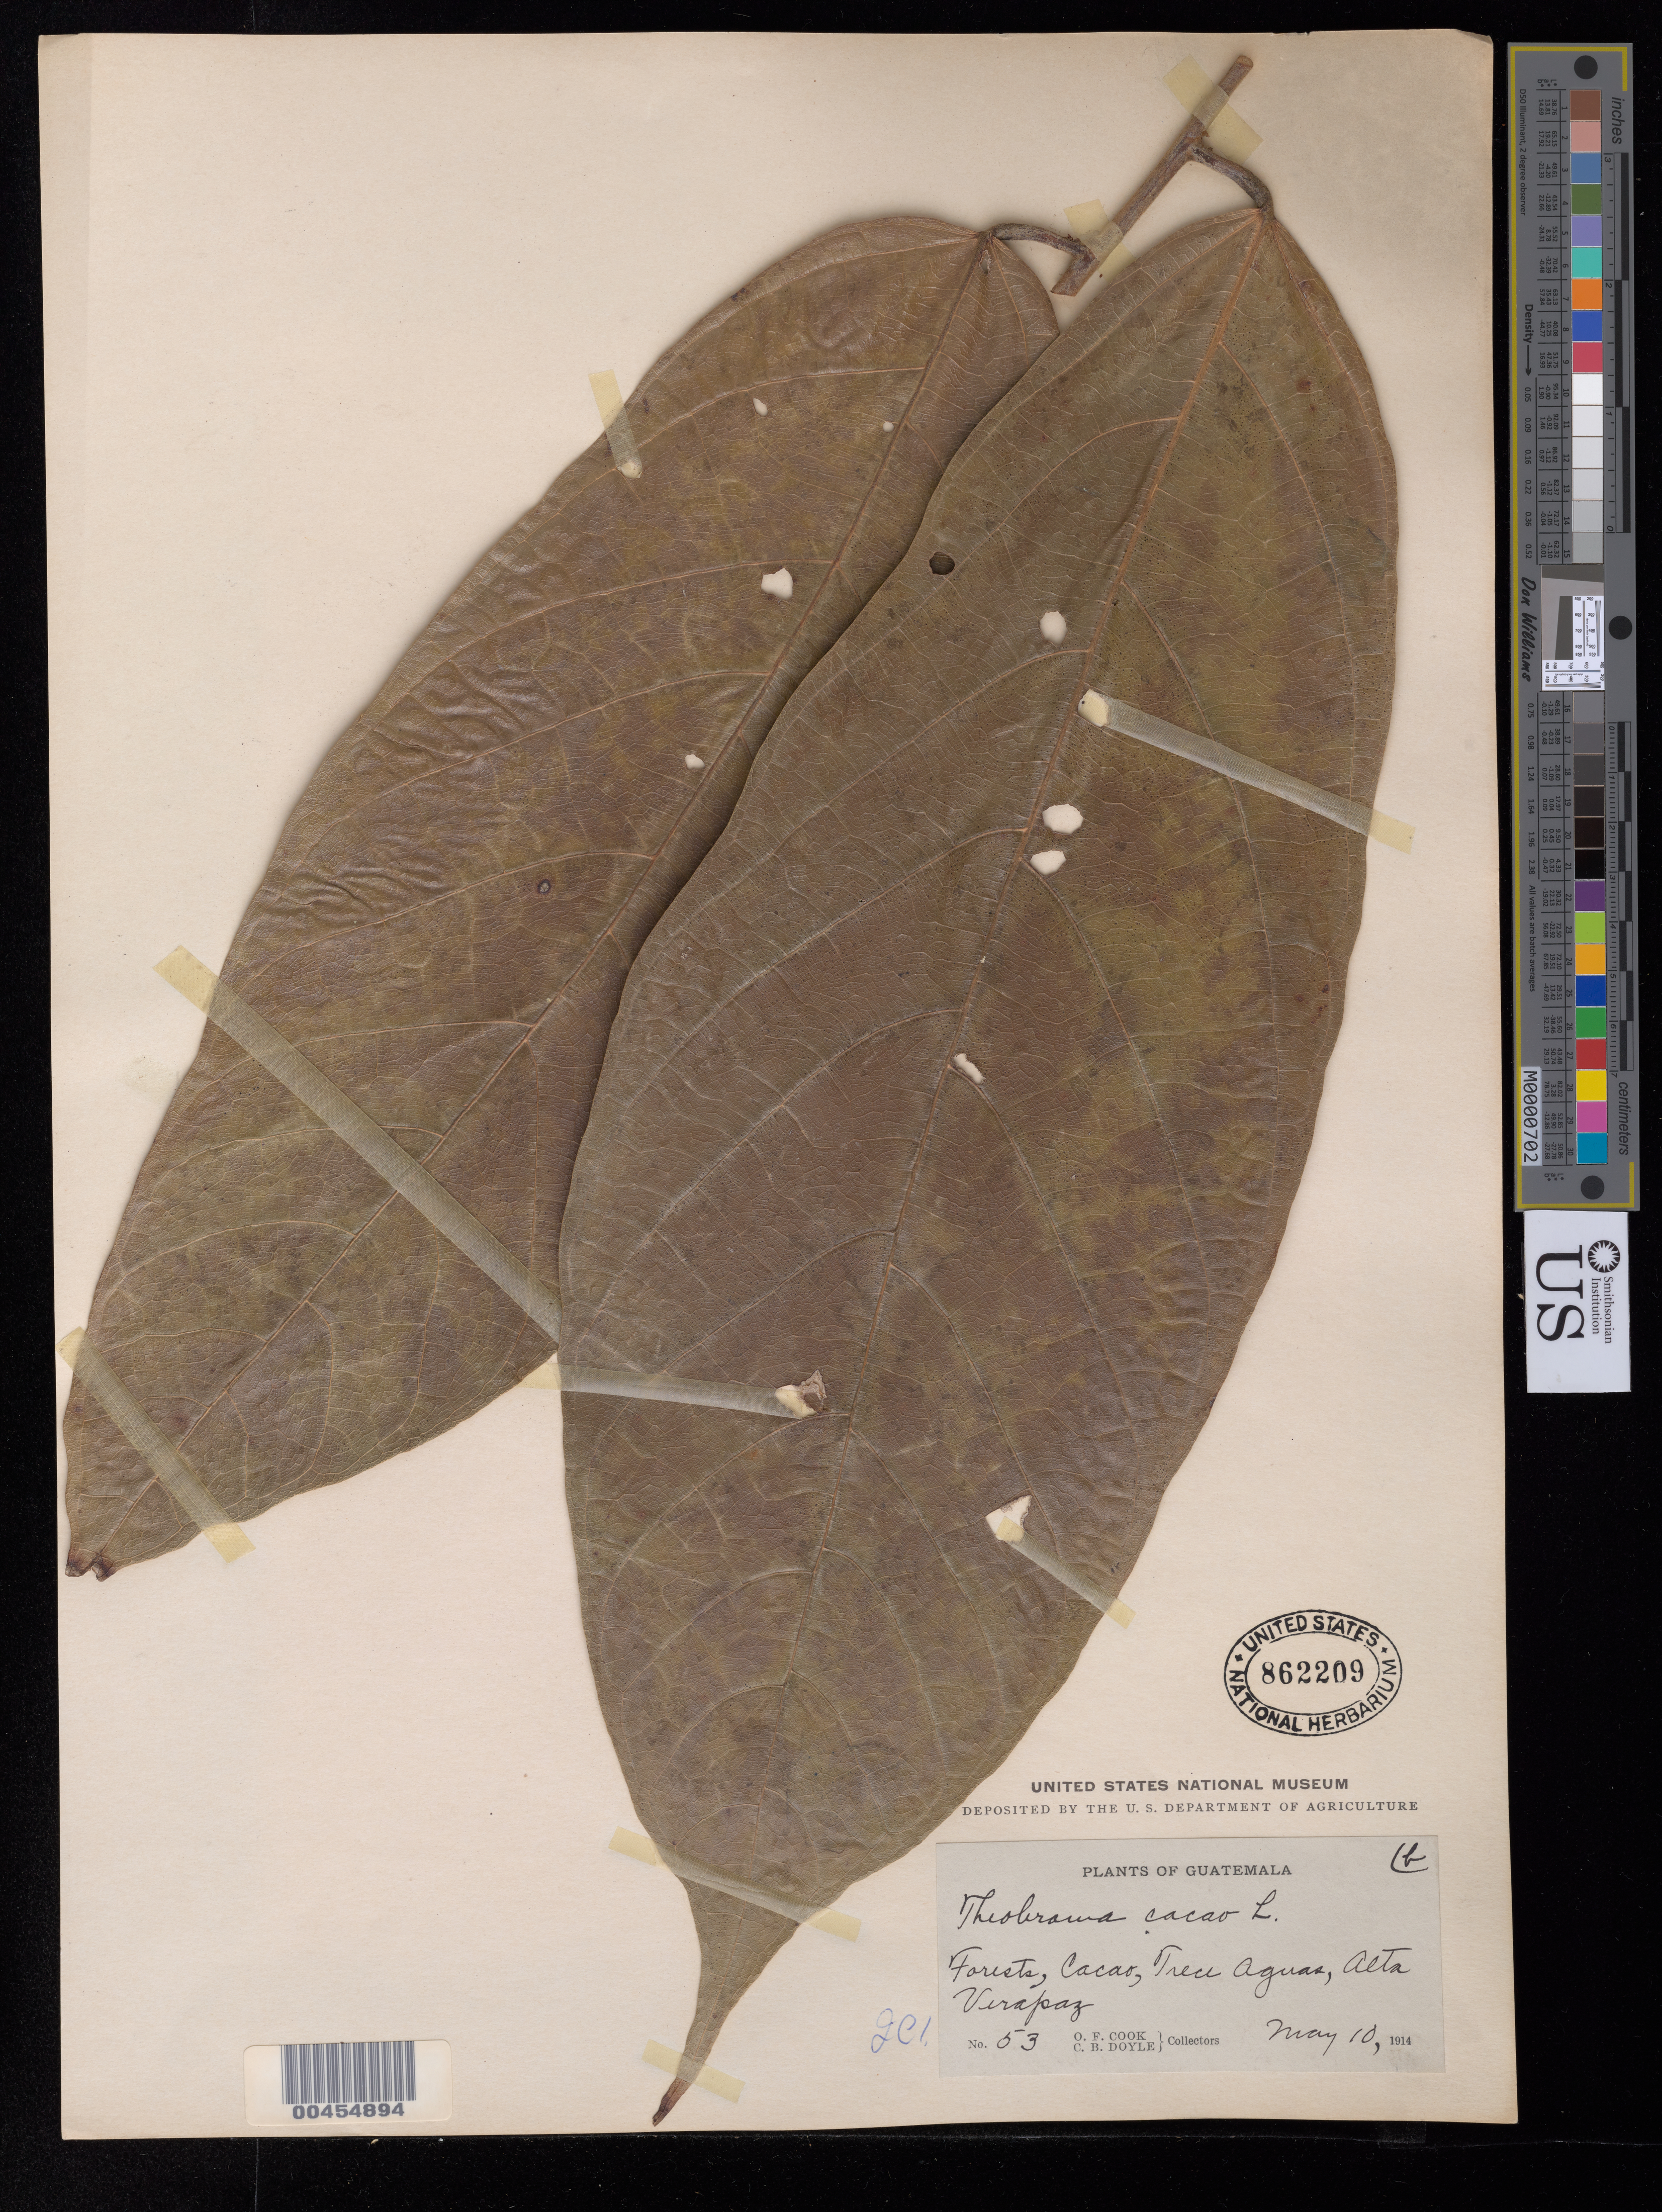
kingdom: Plantae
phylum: Tracheophyta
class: Magnoliopsida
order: Malvales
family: Malvaceae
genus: Theobroma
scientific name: Theobroma cacao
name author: L.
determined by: Cuatrecasas, J.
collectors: O. F. Cook & C. Doyle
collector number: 53b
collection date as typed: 10 May 1914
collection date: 1914-05-10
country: Guatemala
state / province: Alta Verapaz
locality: Cacao, Trece Aguas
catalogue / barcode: US 862209